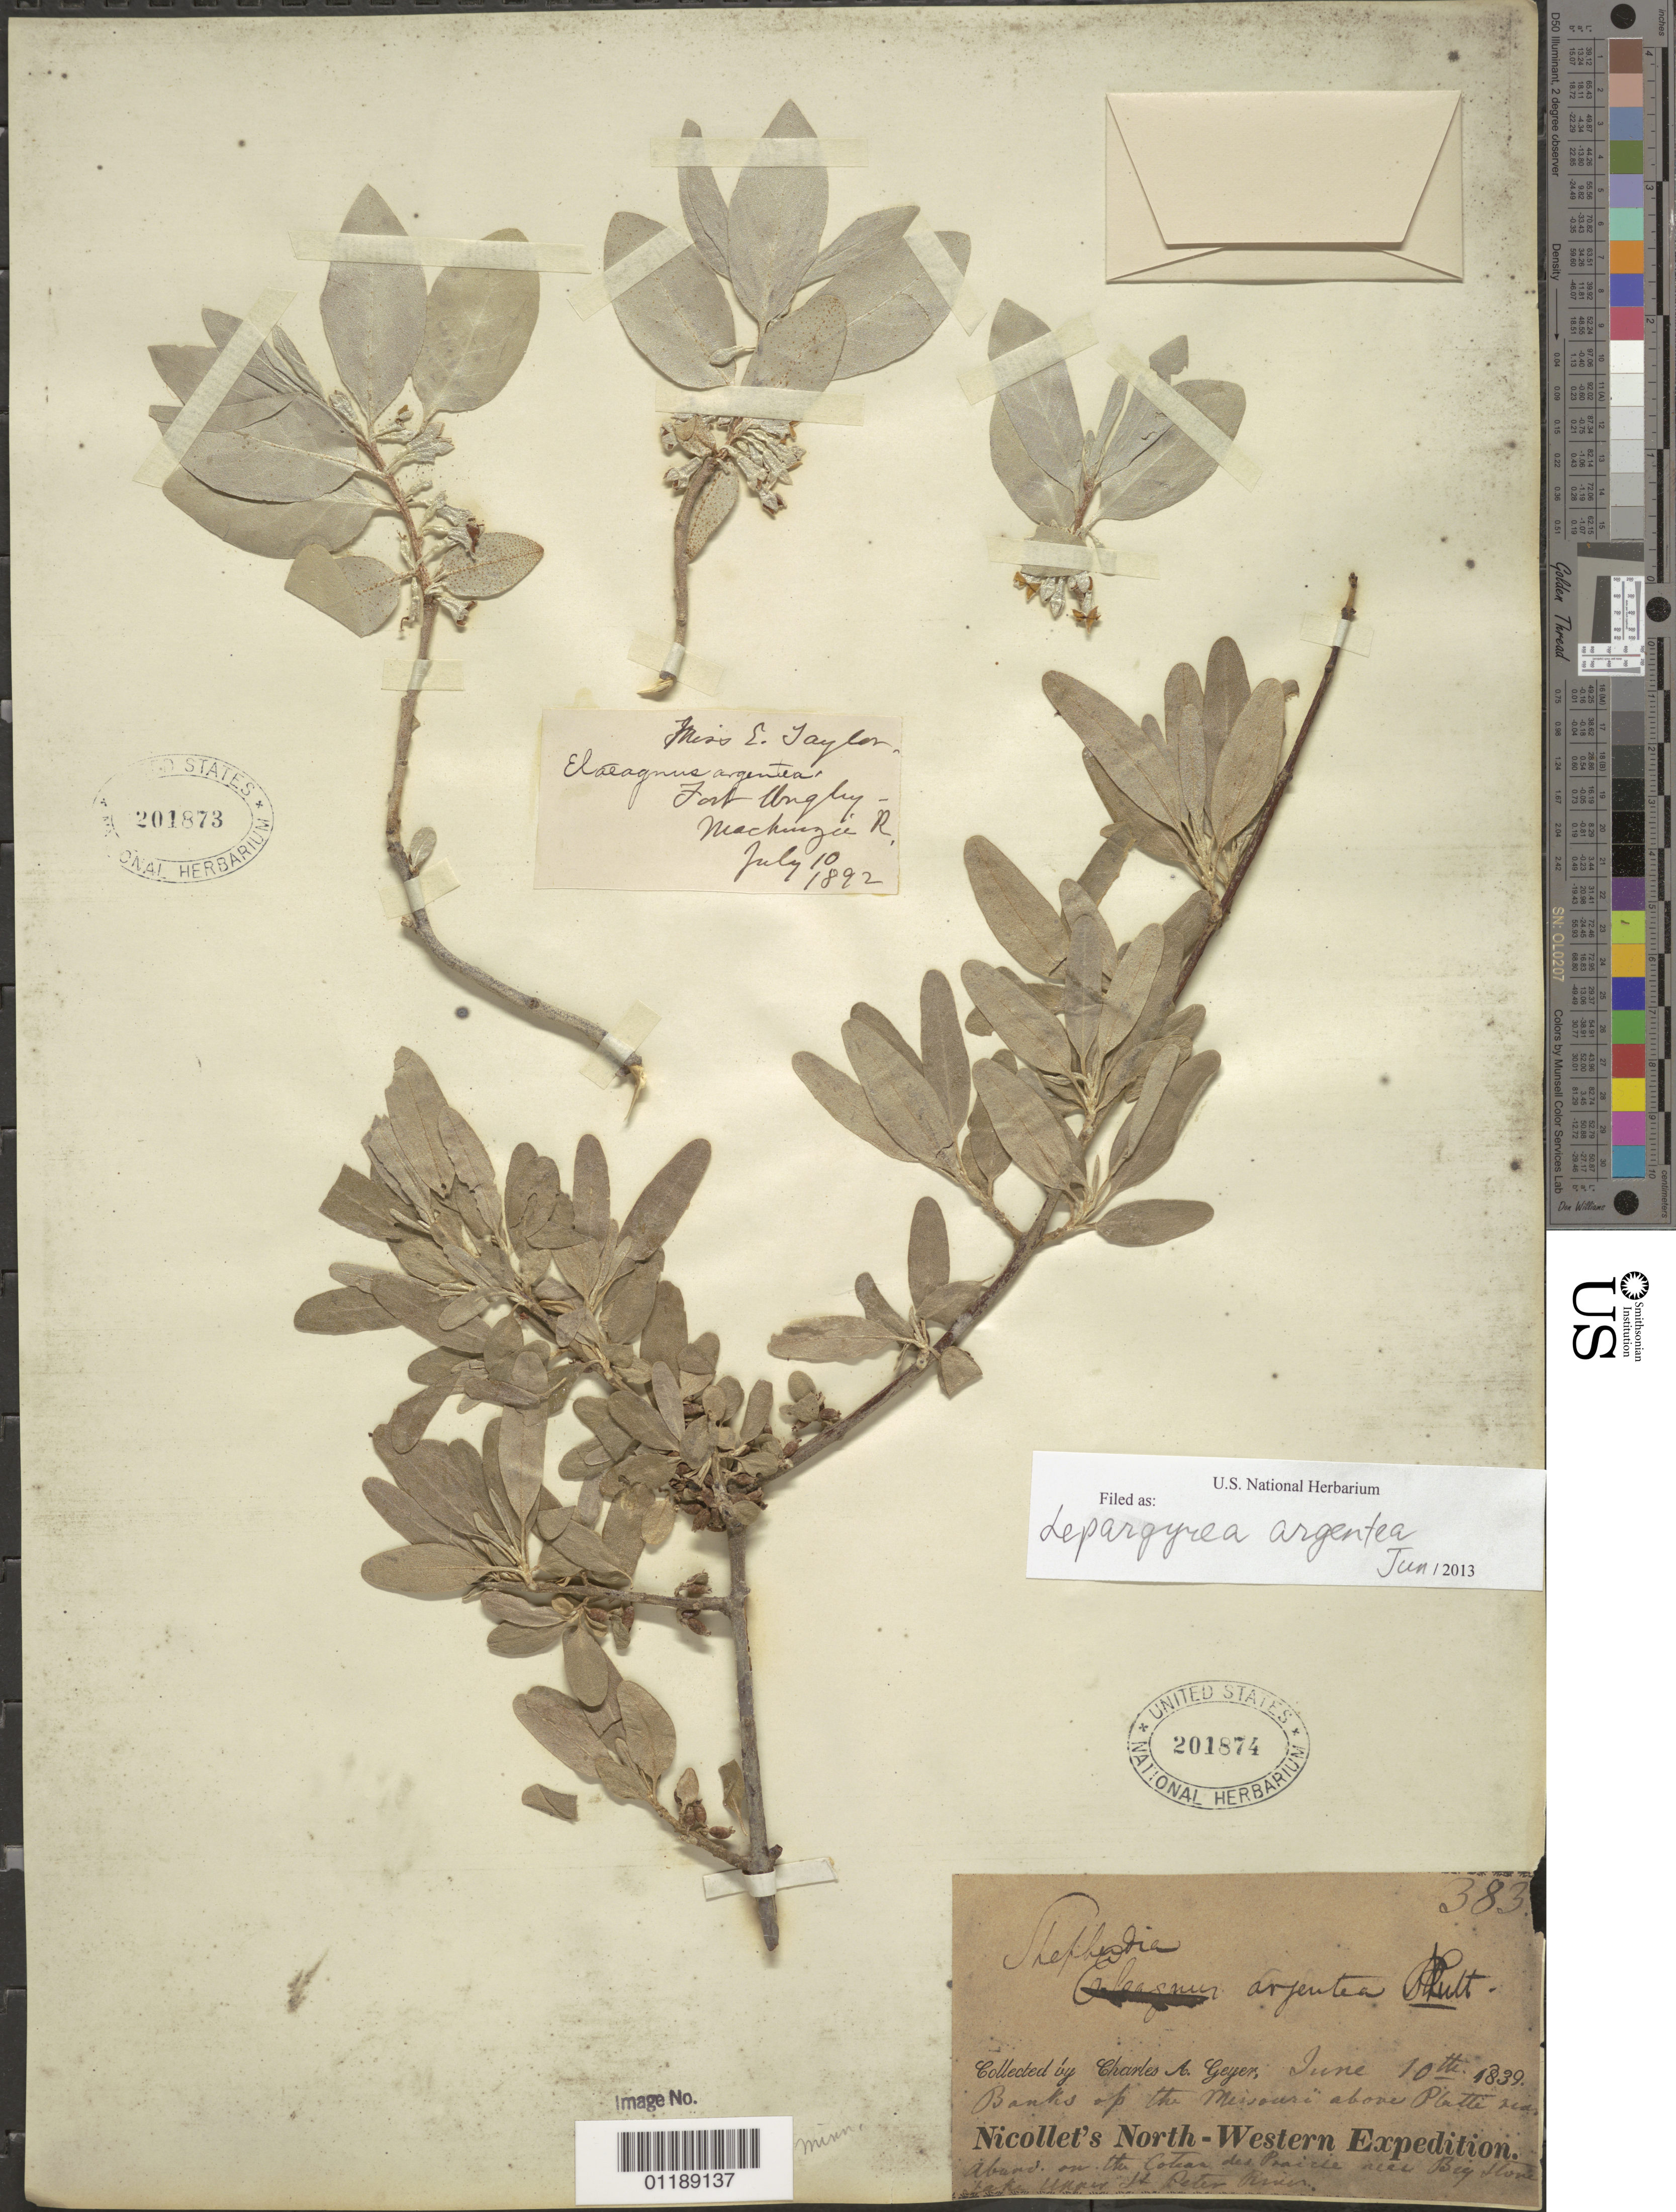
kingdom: Plantae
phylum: Tracheophyta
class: Magnoliopsida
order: Rosales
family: Elaeagnaceae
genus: Shepherdia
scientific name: Shepherdia argentea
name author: (Pursh) Nutt.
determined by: Strong, Mark T., (BOT), Smithsonian Institution - National Museum of Natural History (UNITED STATES)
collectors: C. A. Geyer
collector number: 383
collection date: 1839-06-10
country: United States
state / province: Minnesota/ South Dakota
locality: Banks of Missouri above Platte, near Big Stone Lake and upper St. Peter River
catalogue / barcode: US 201874